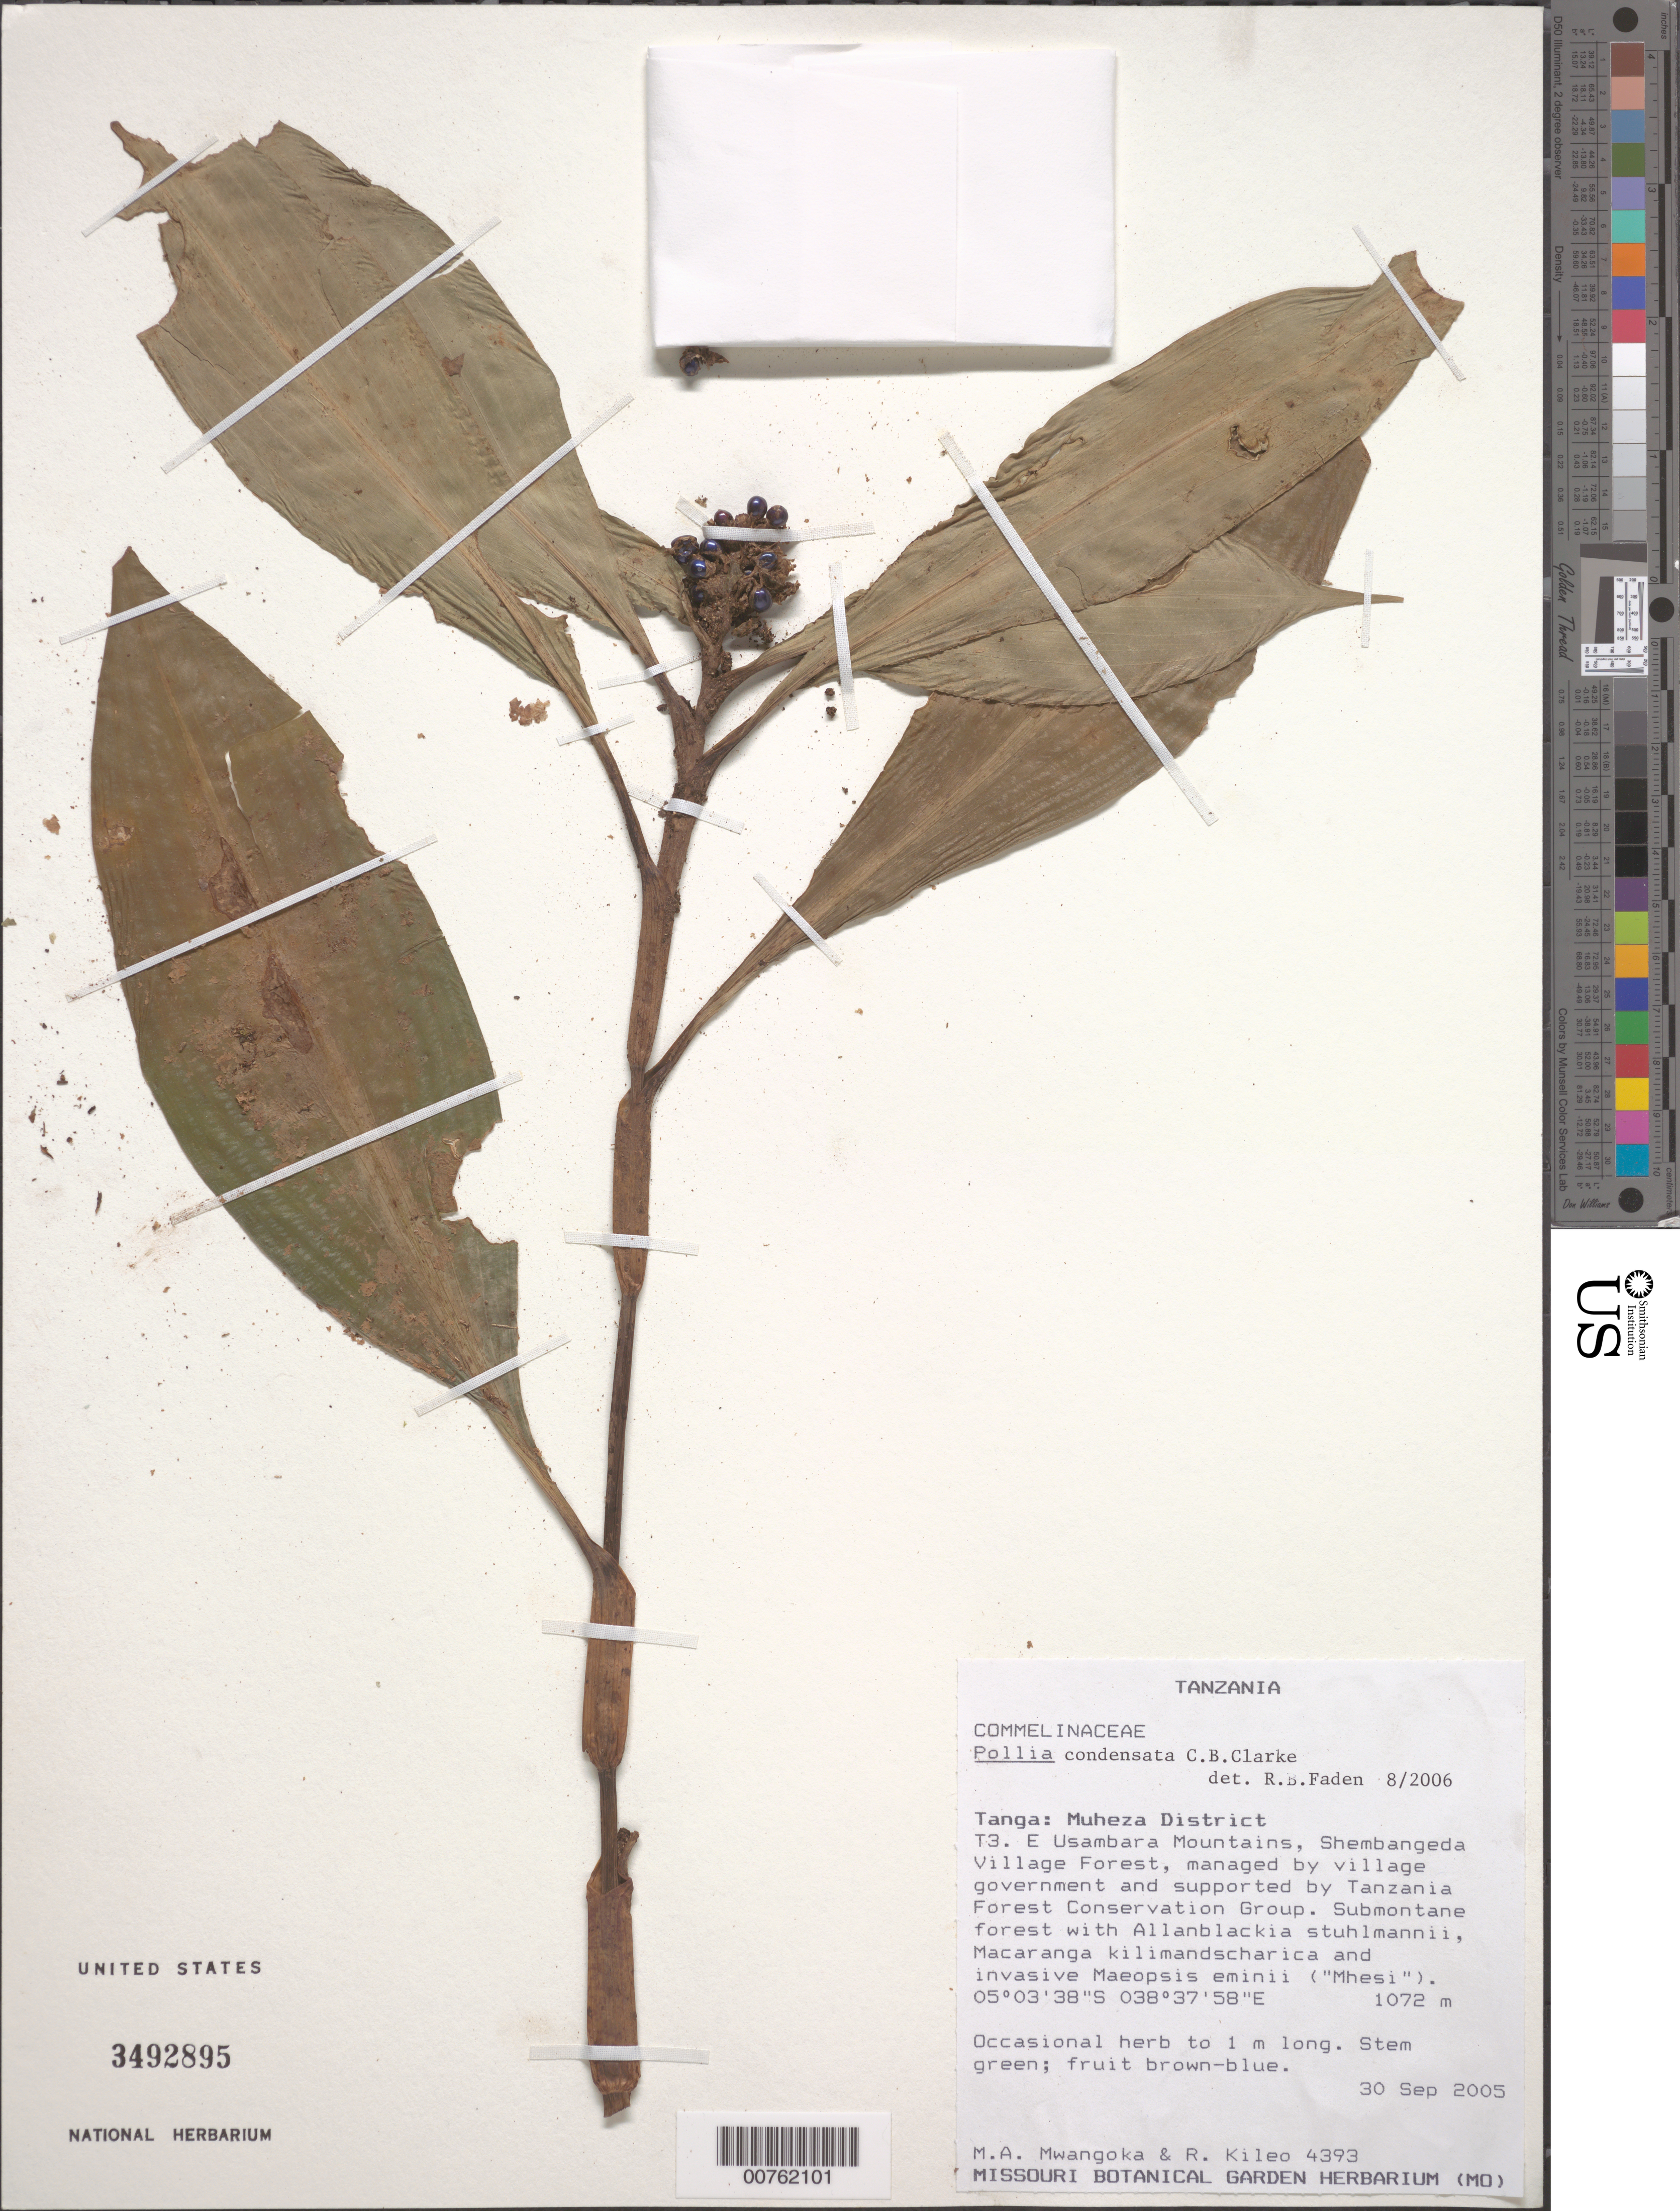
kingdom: Plantae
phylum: Tracheophyta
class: Liliopsida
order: Commelinales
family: Commelinaceae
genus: Pollia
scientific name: Pollia condensata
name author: C.B. Clarke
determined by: Faden, Robert B., (US), Smithsonian Institution - National Museum of Natural History (UNITED STATES)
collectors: M. A. Mwangoka & R. Kileo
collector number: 4393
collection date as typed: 30 Sep 2005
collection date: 2005-09-30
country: Tanzania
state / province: Tanga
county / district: Muheza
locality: T3. E Usambara Mountains, Shembangeda Village Forest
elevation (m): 1072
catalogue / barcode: US 3492895